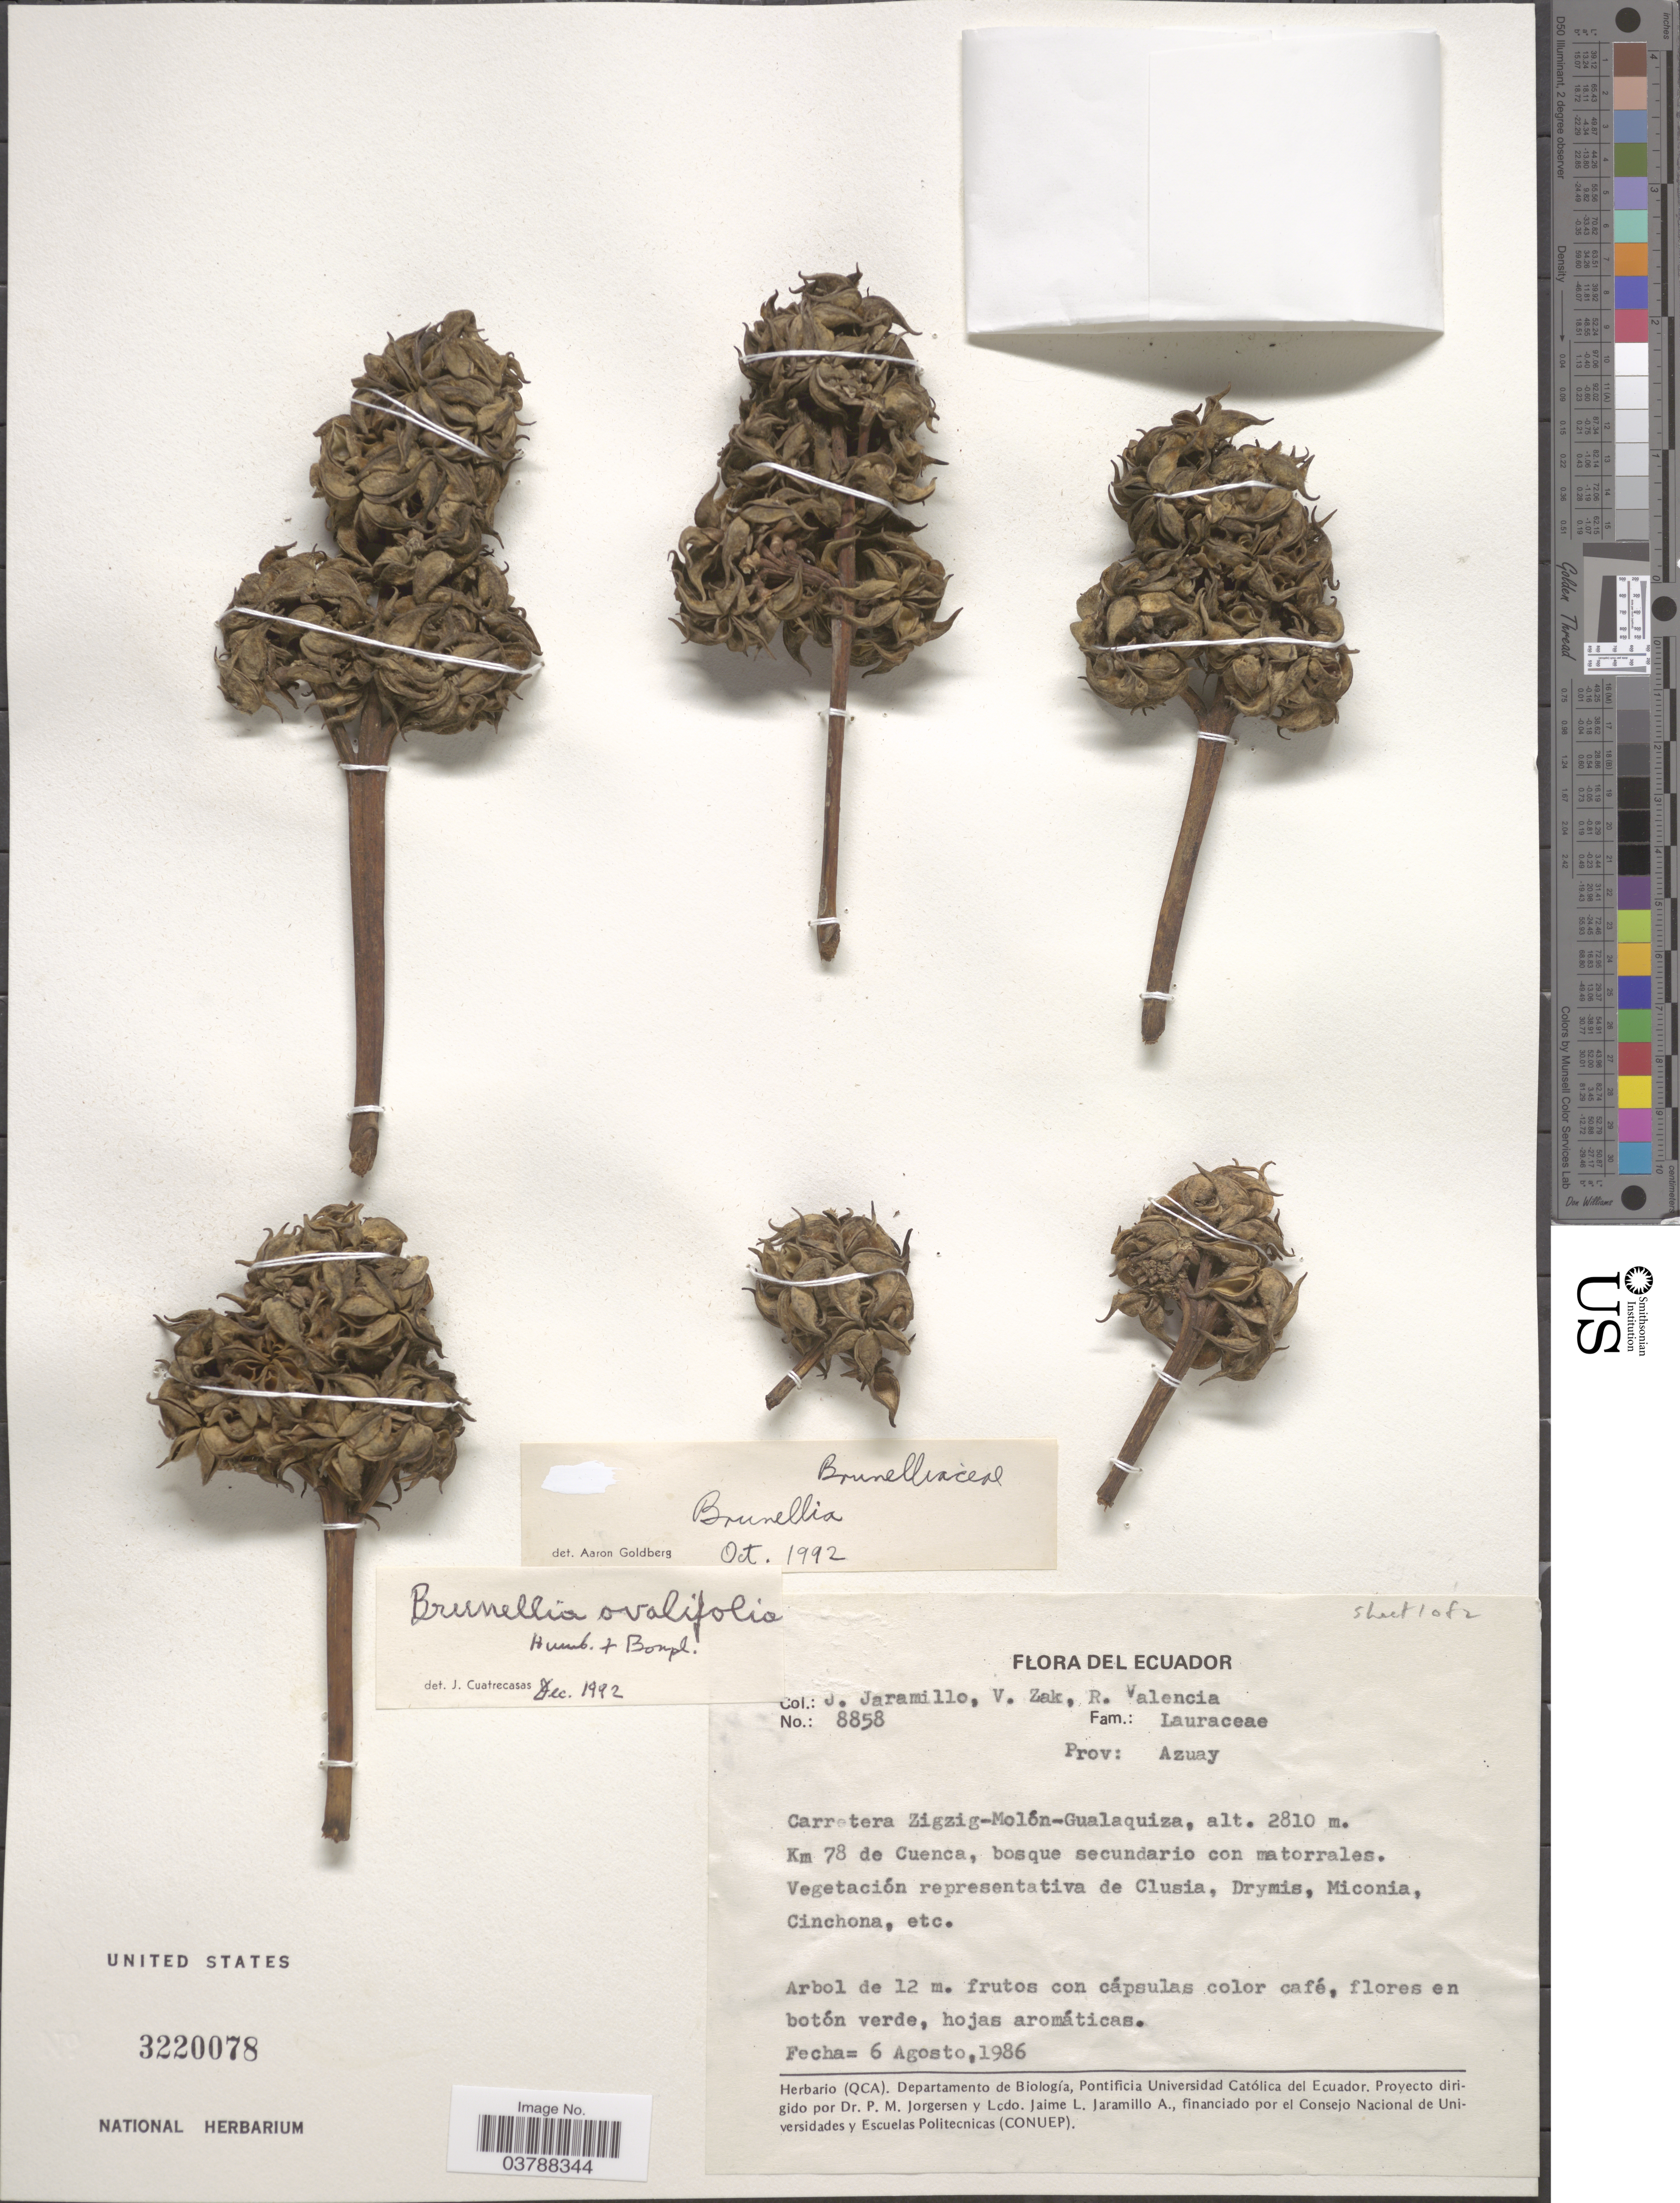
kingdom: Plantae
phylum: Tracheophyta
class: Magnoliopsida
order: Oxalidales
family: Brunelliaceae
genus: Brunellia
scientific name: Brunellia ovalifolia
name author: Bonpl.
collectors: J. Jaramillo, V. Zak & R. Valencia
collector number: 8858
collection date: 1986-08-06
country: Ecuador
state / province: Azuay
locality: Carretera Zigzig-Molón-Gualaquiza. Km 78 de Cuenca.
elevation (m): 2810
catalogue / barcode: US 3220078